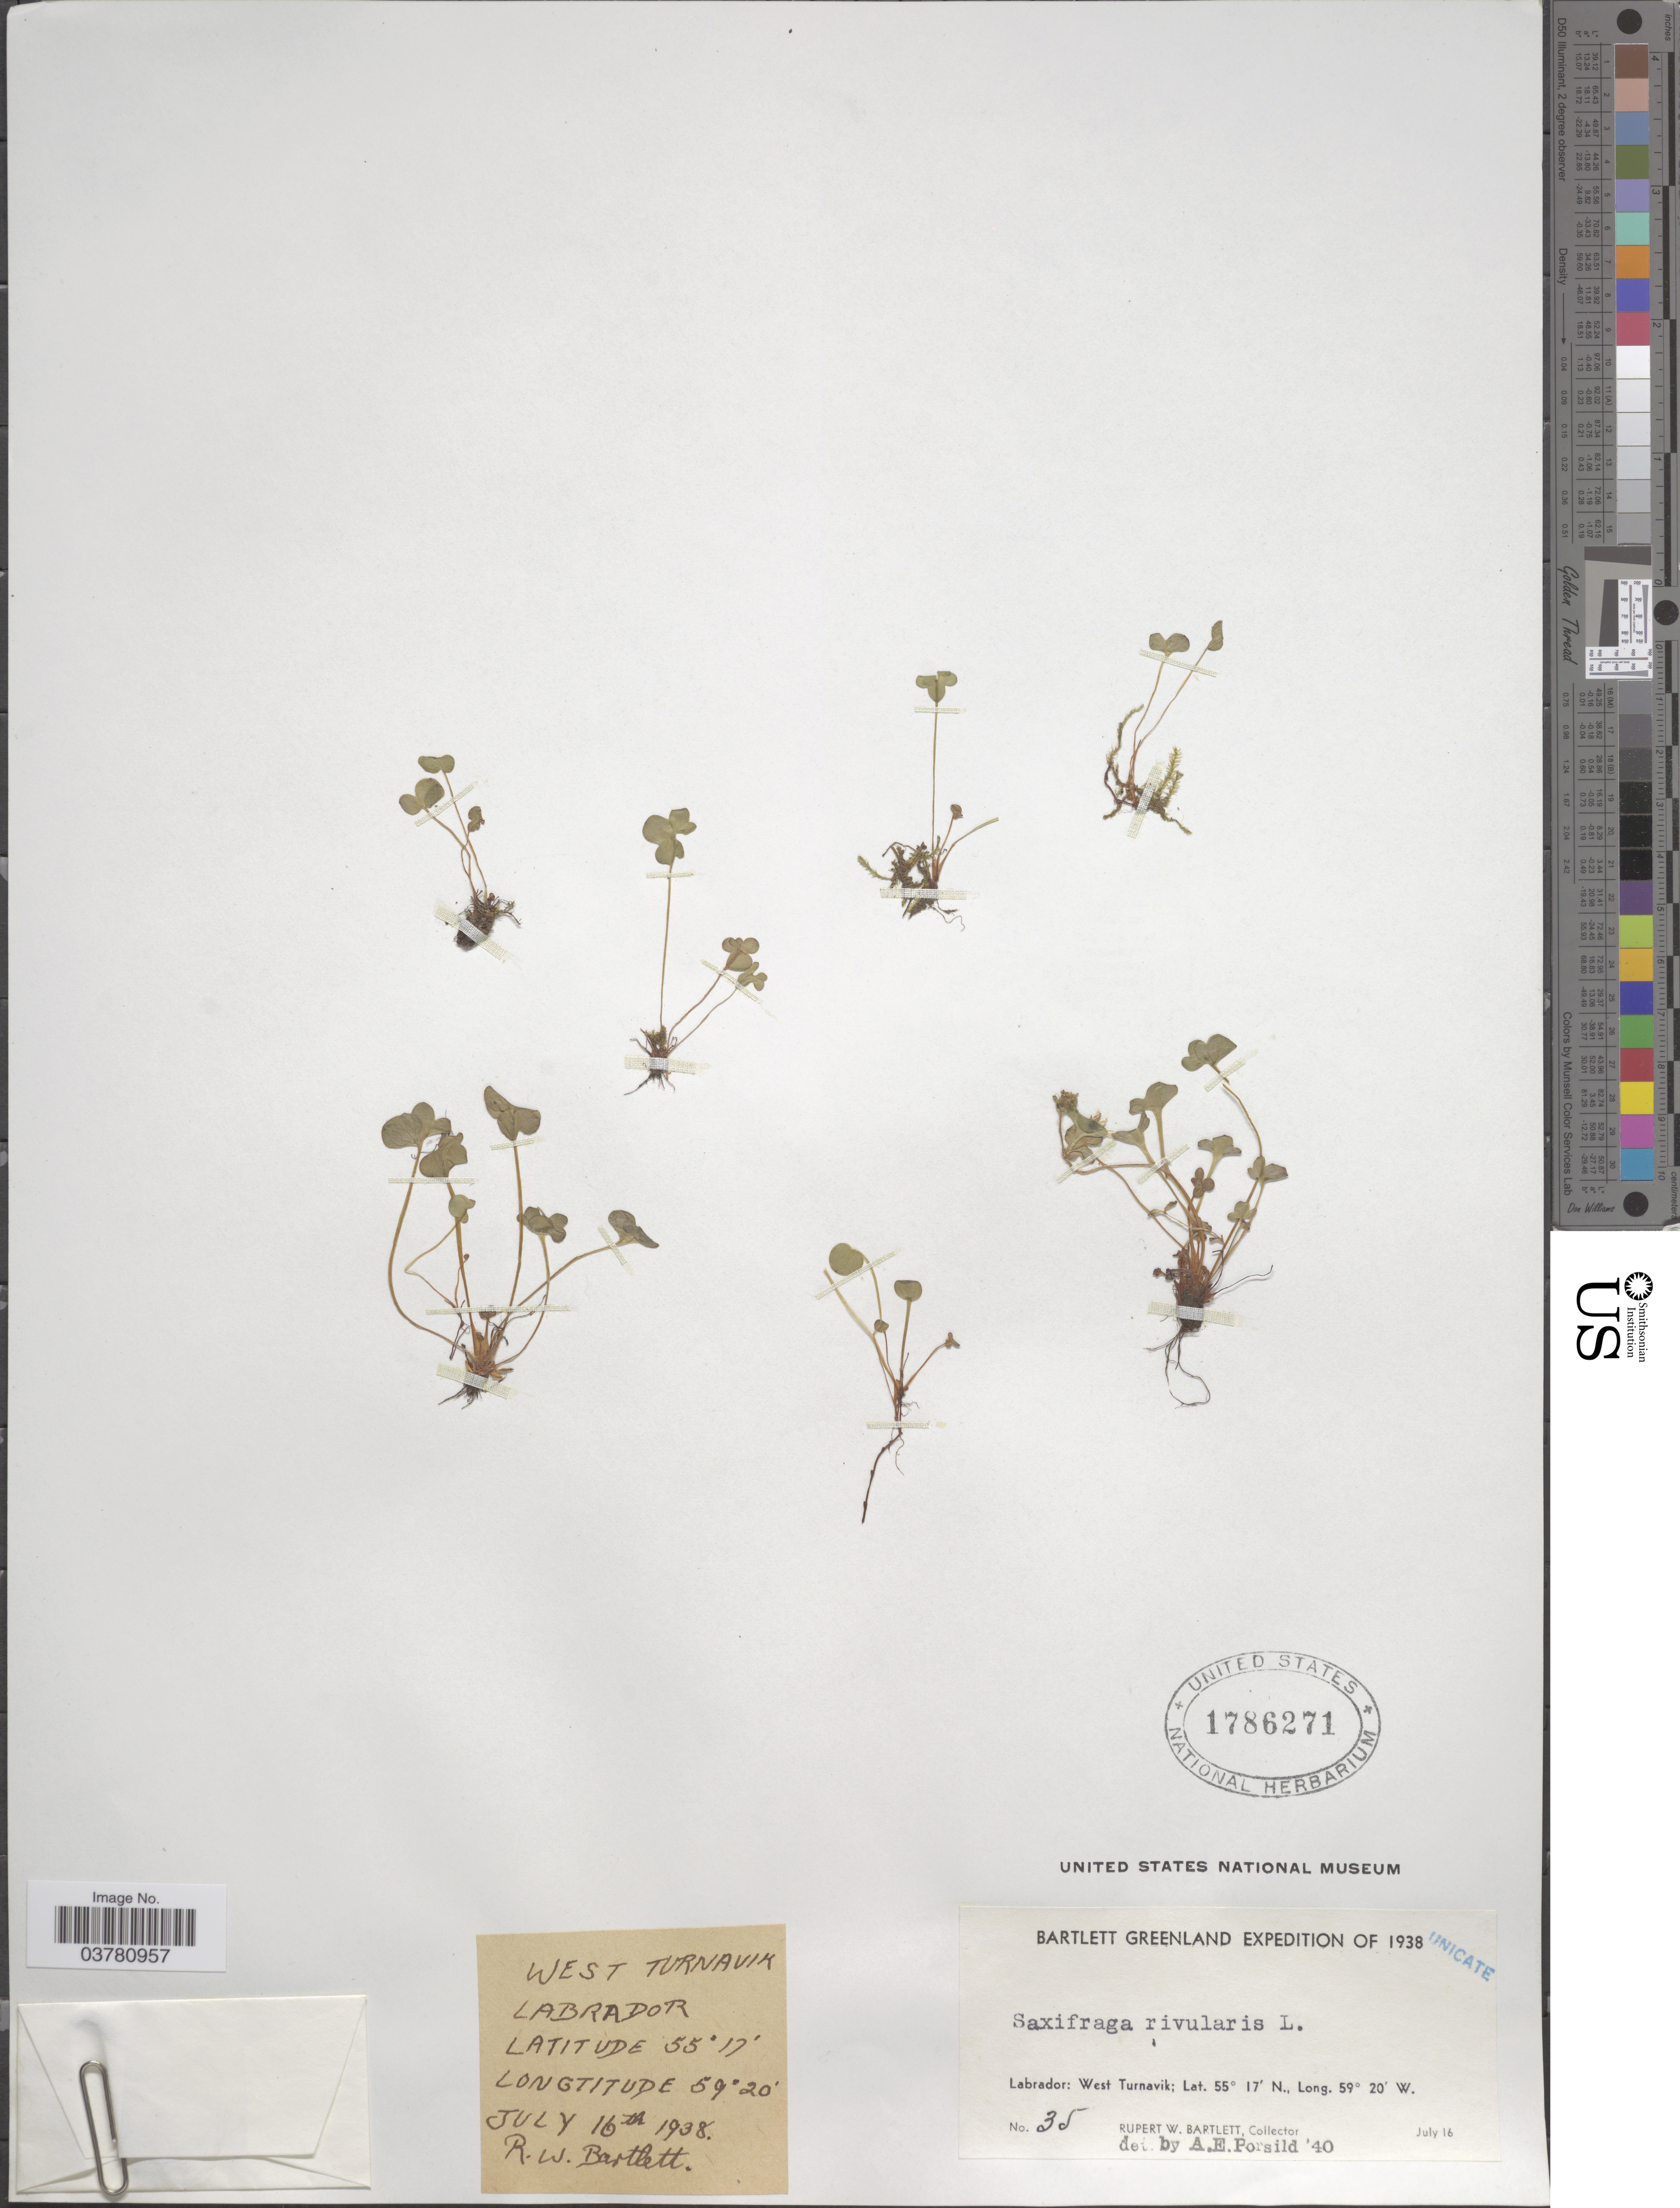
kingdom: Plantae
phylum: Tracheophyta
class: Magnoliopsida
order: Saxifragales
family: Saxifragaceae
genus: Saxifraga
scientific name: Saxifraga rivularis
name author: L.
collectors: R. W. Bartlett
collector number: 35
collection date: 1938-07-16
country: Canada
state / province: Newfoundland and Labrador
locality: Bartlett Greenland Expedition of 1938. Labrador: West Turnavik.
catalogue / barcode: US 1786271